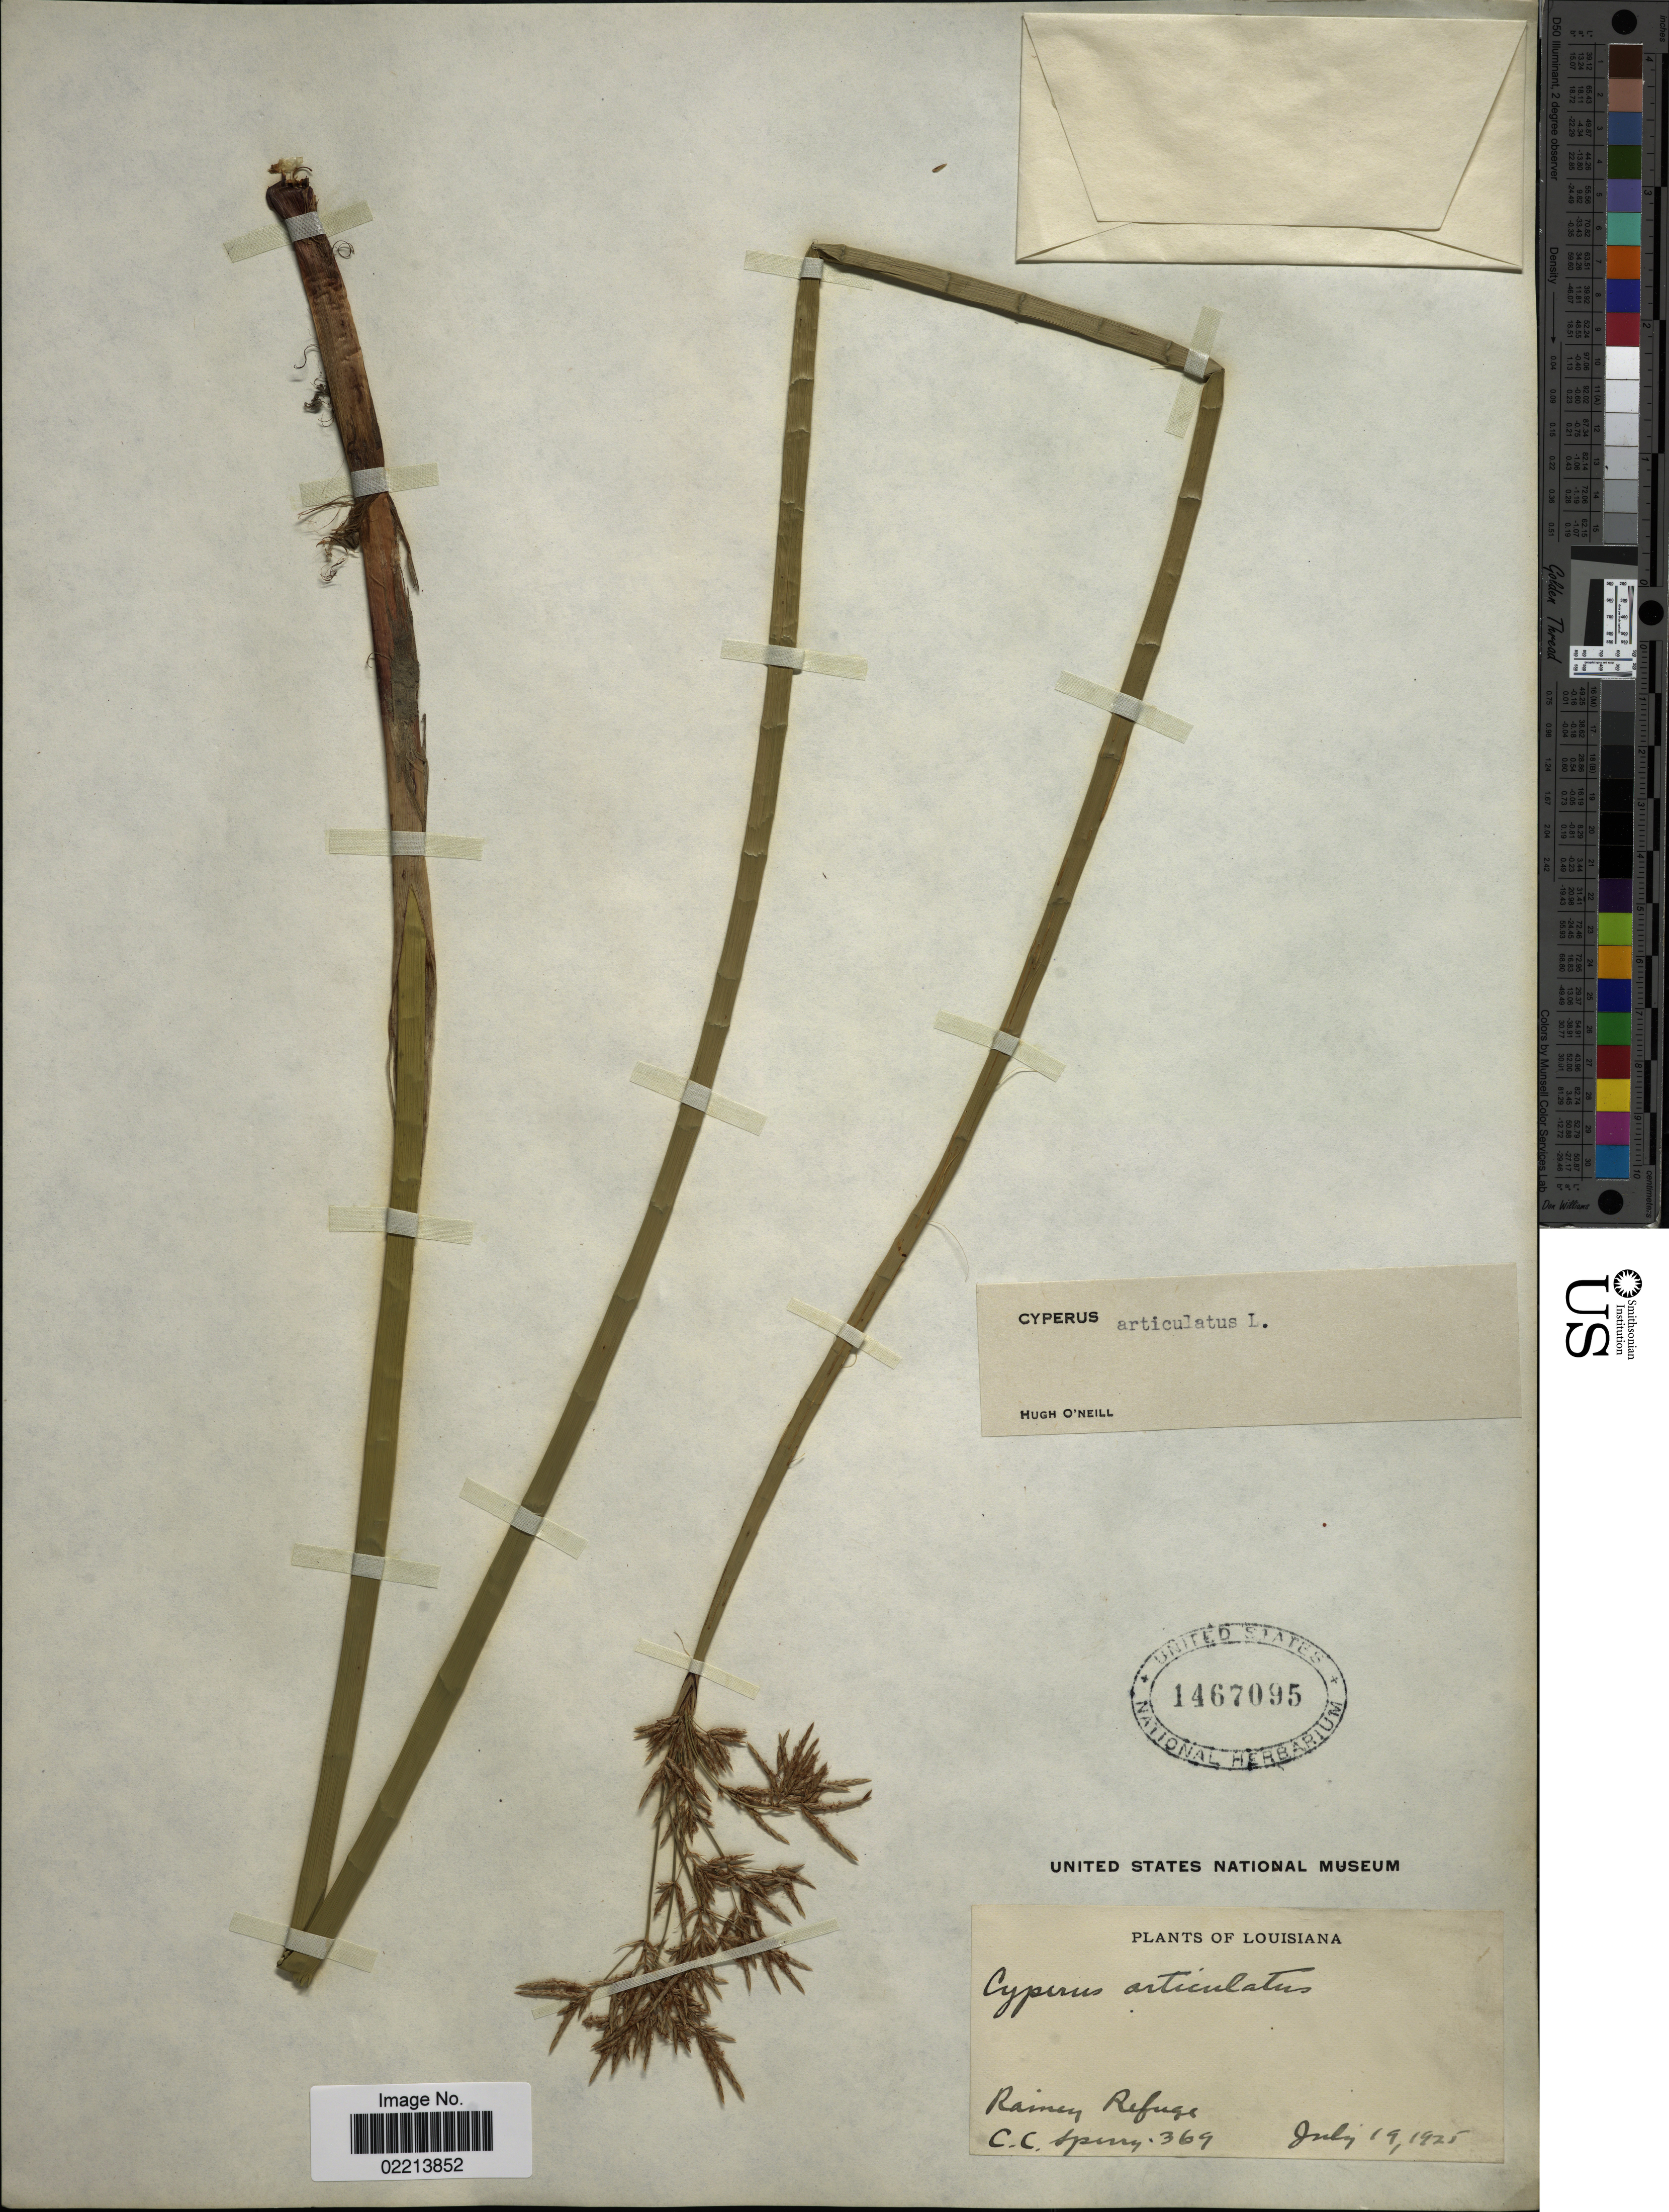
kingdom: Plantae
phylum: Tracheophyta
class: Liliopsida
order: Poales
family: Cyperaceae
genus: Cyperus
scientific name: Cyperus articulatus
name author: L.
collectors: C. C. Sperry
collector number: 369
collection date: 1925-07-19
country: United States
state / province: Louisiana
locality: Rainey Refuge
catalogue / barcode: US 1467095